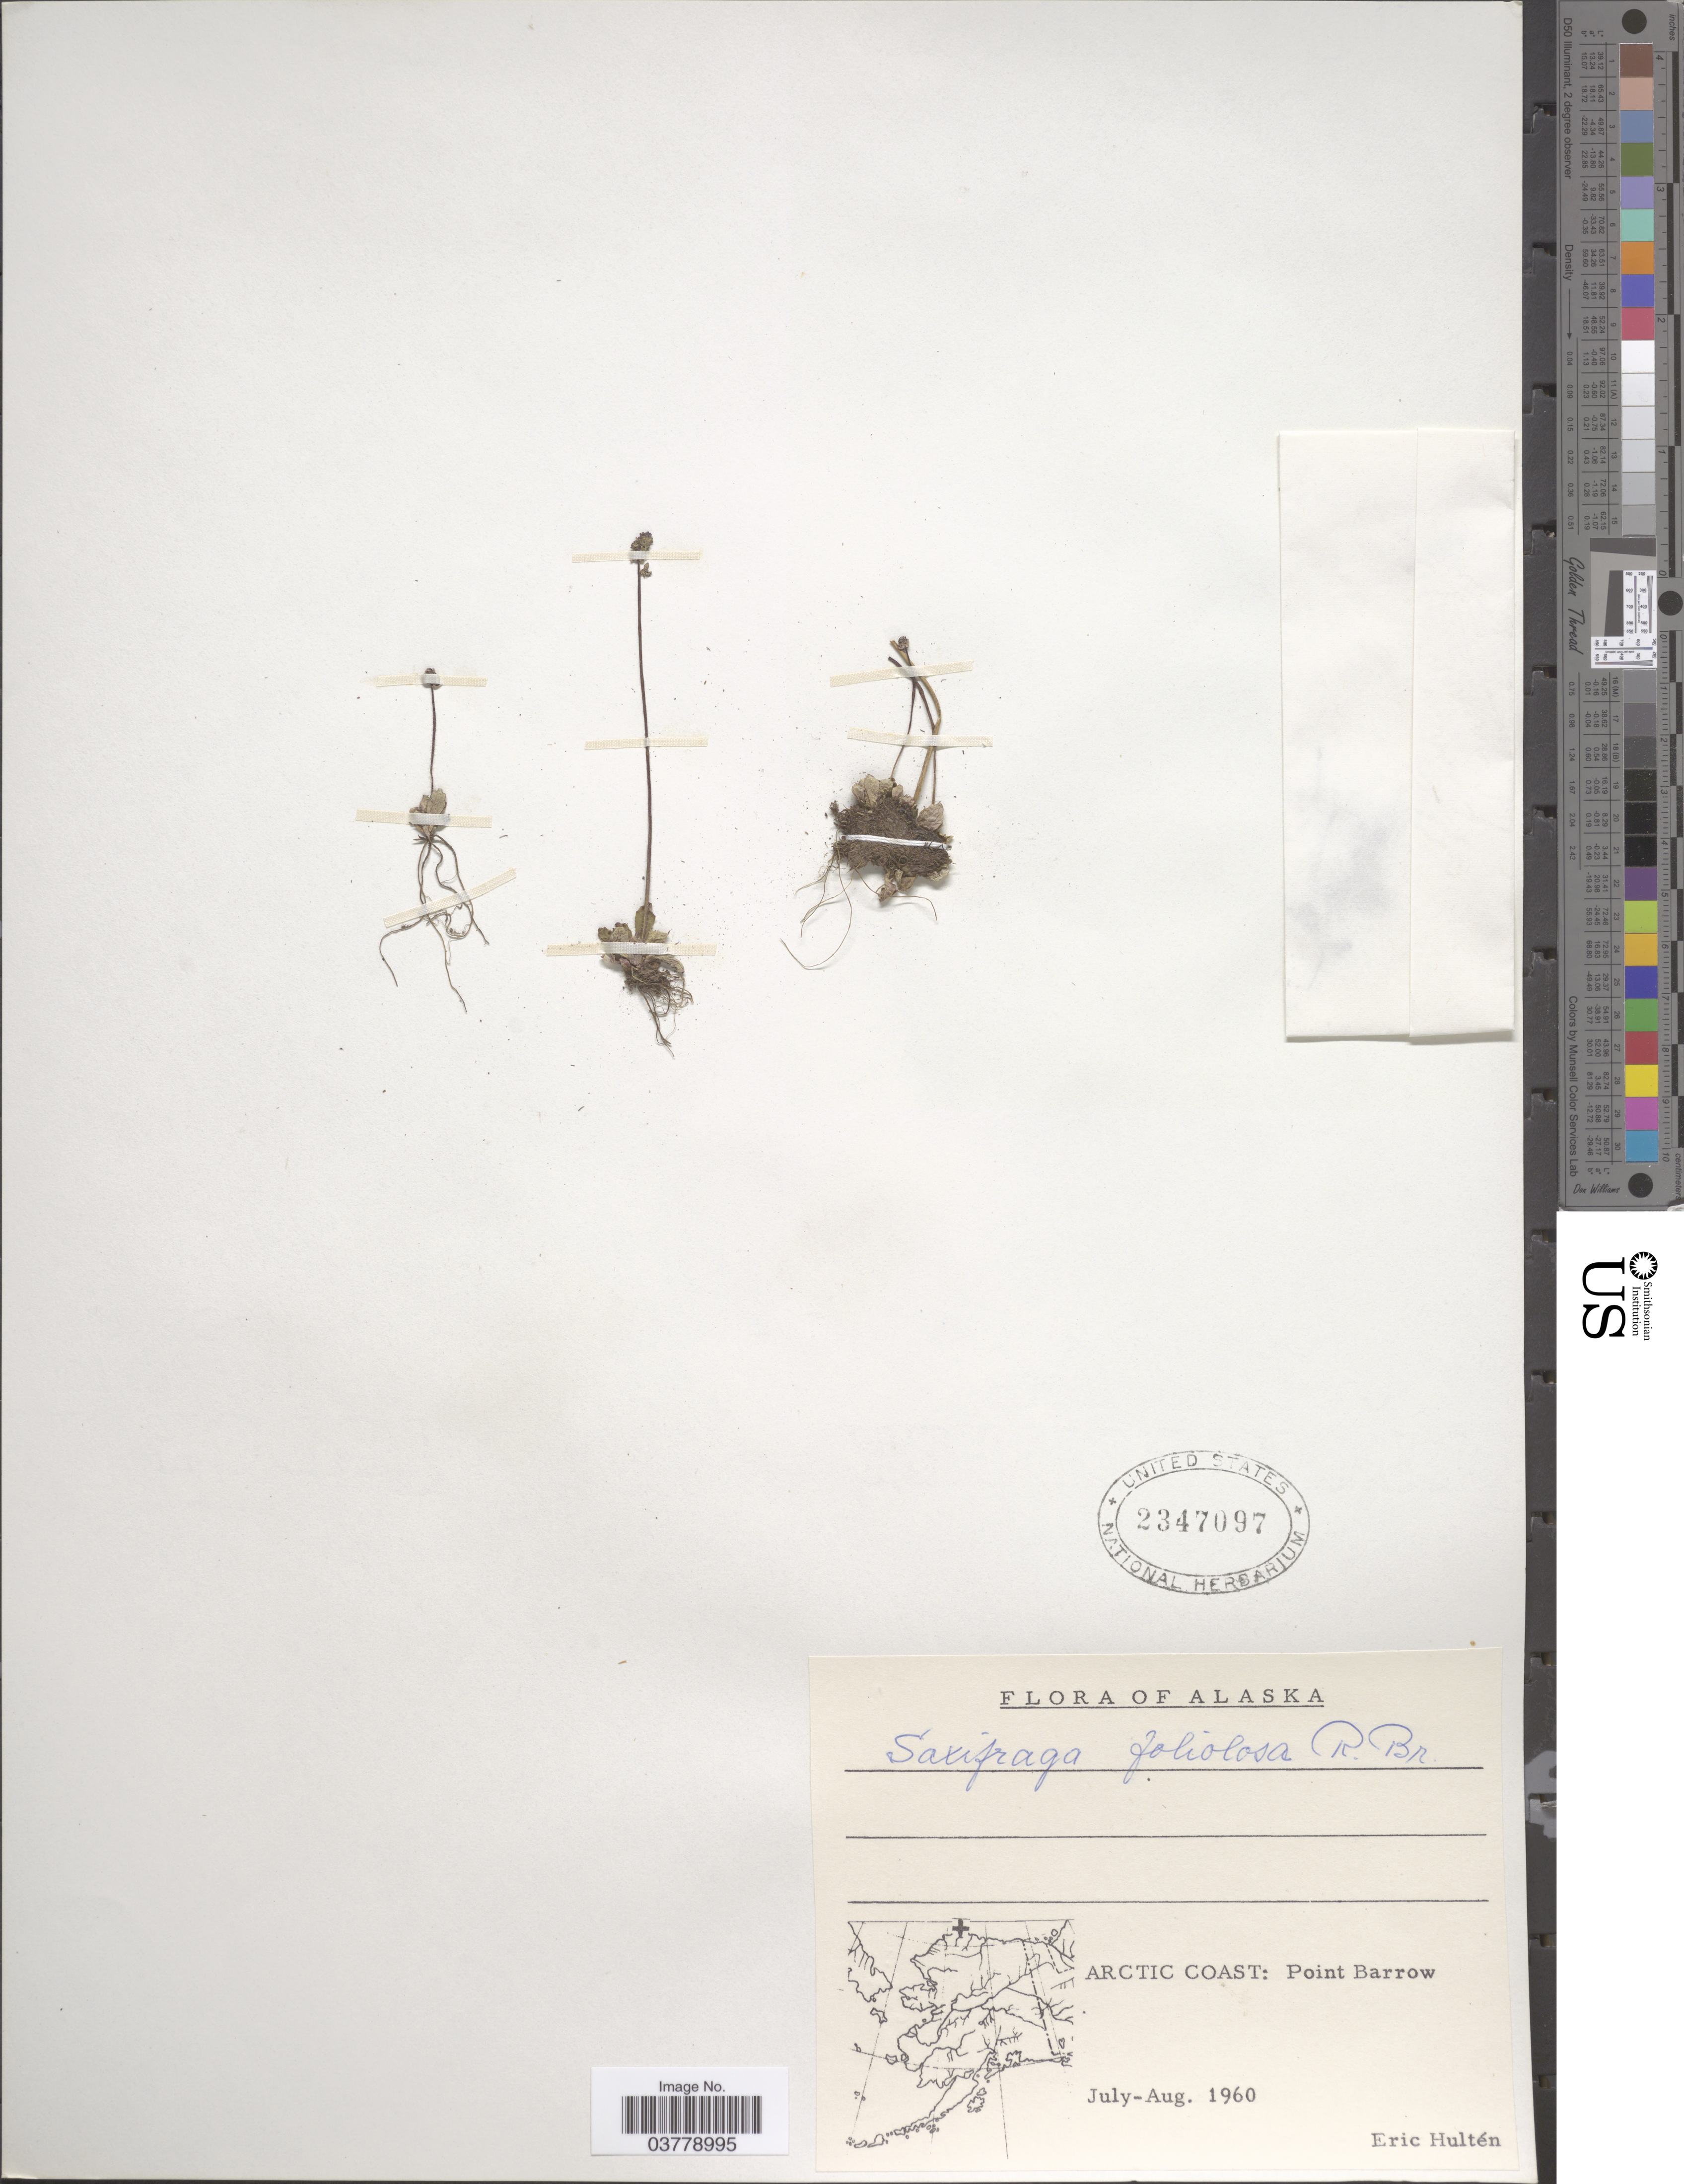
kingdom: Plantae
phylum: Tracheophyta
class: Magnoliopsida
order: Saxifragales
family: Saxifragaceae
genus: Micranthes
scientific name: Micranthes foliolosa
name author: (R. Br.) Gornall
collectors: E. G. Hultén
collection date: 1960-07/1960-08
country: United States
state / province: Alaska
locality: Arctic Coast: Point Barrow.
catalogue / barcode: US 2347097